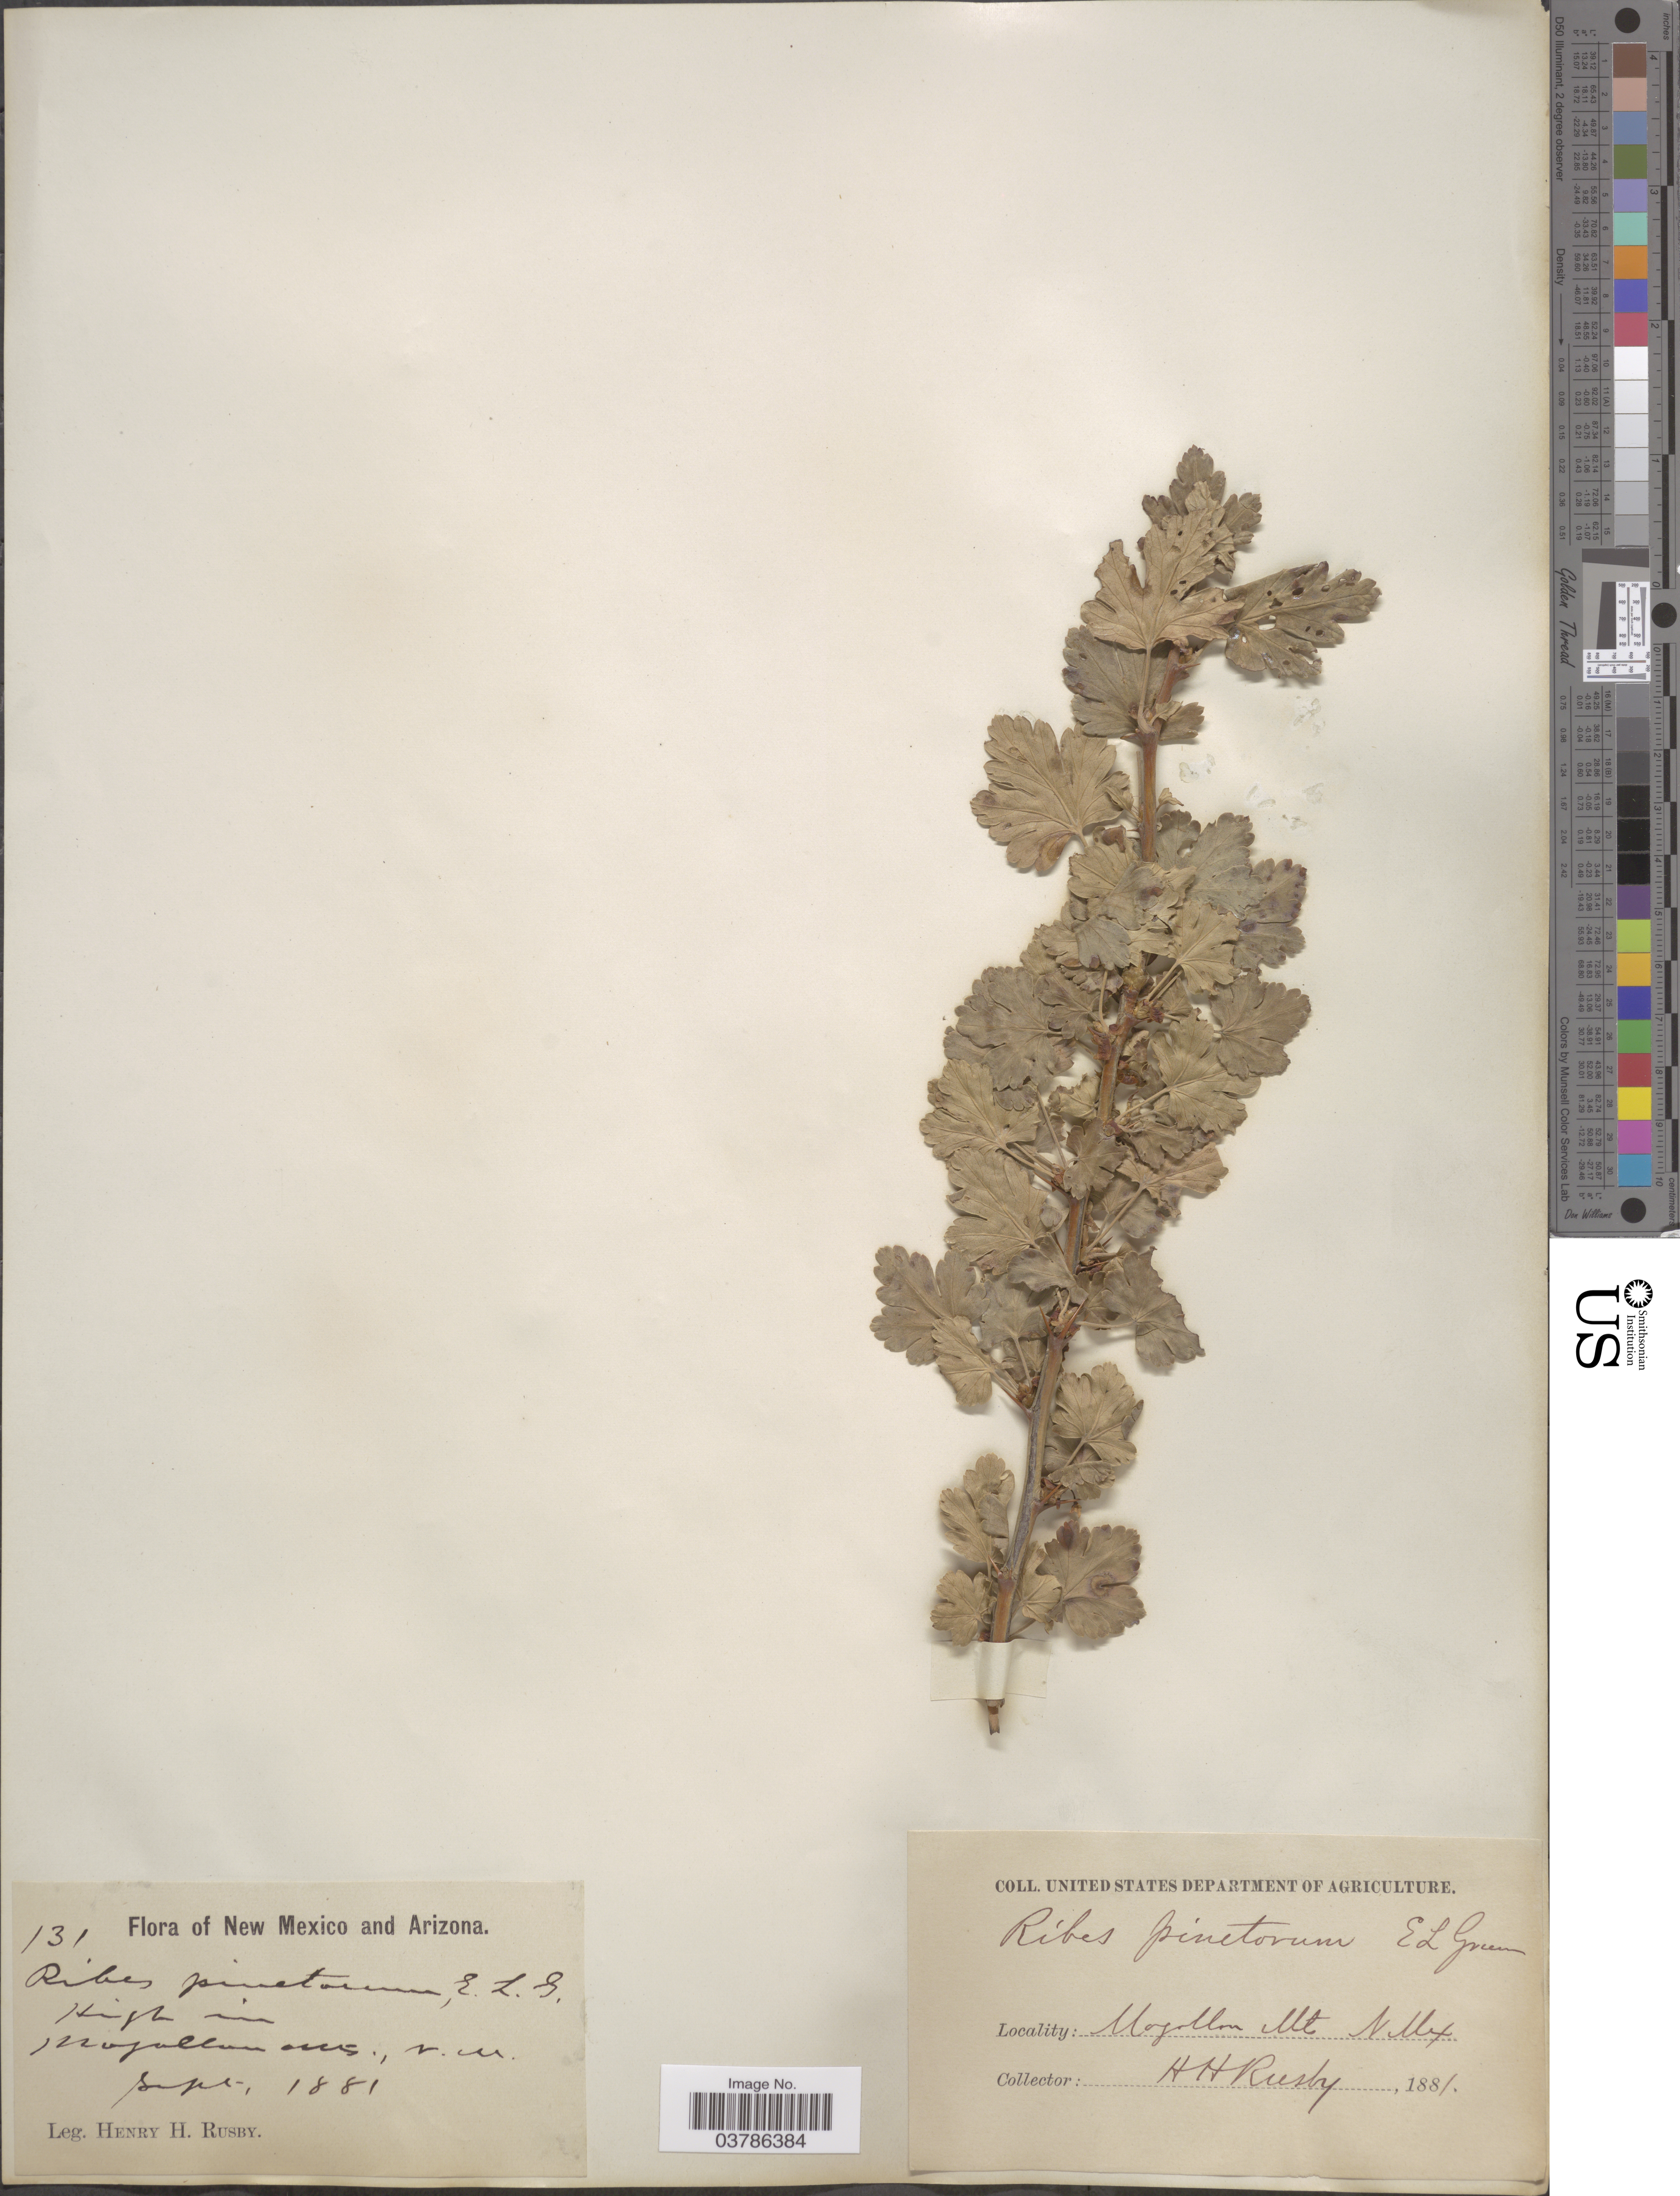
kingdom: Plantae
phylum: Tracheophyta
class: Magnoliopsida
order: Saxifragales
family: Grossulariaceae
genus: Ribes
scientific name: Ribes pinetorum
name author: Greene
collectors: H. H. Rusby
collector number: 131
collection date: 1881-09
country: United States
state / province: New Mexico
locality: Mogollon Mts.